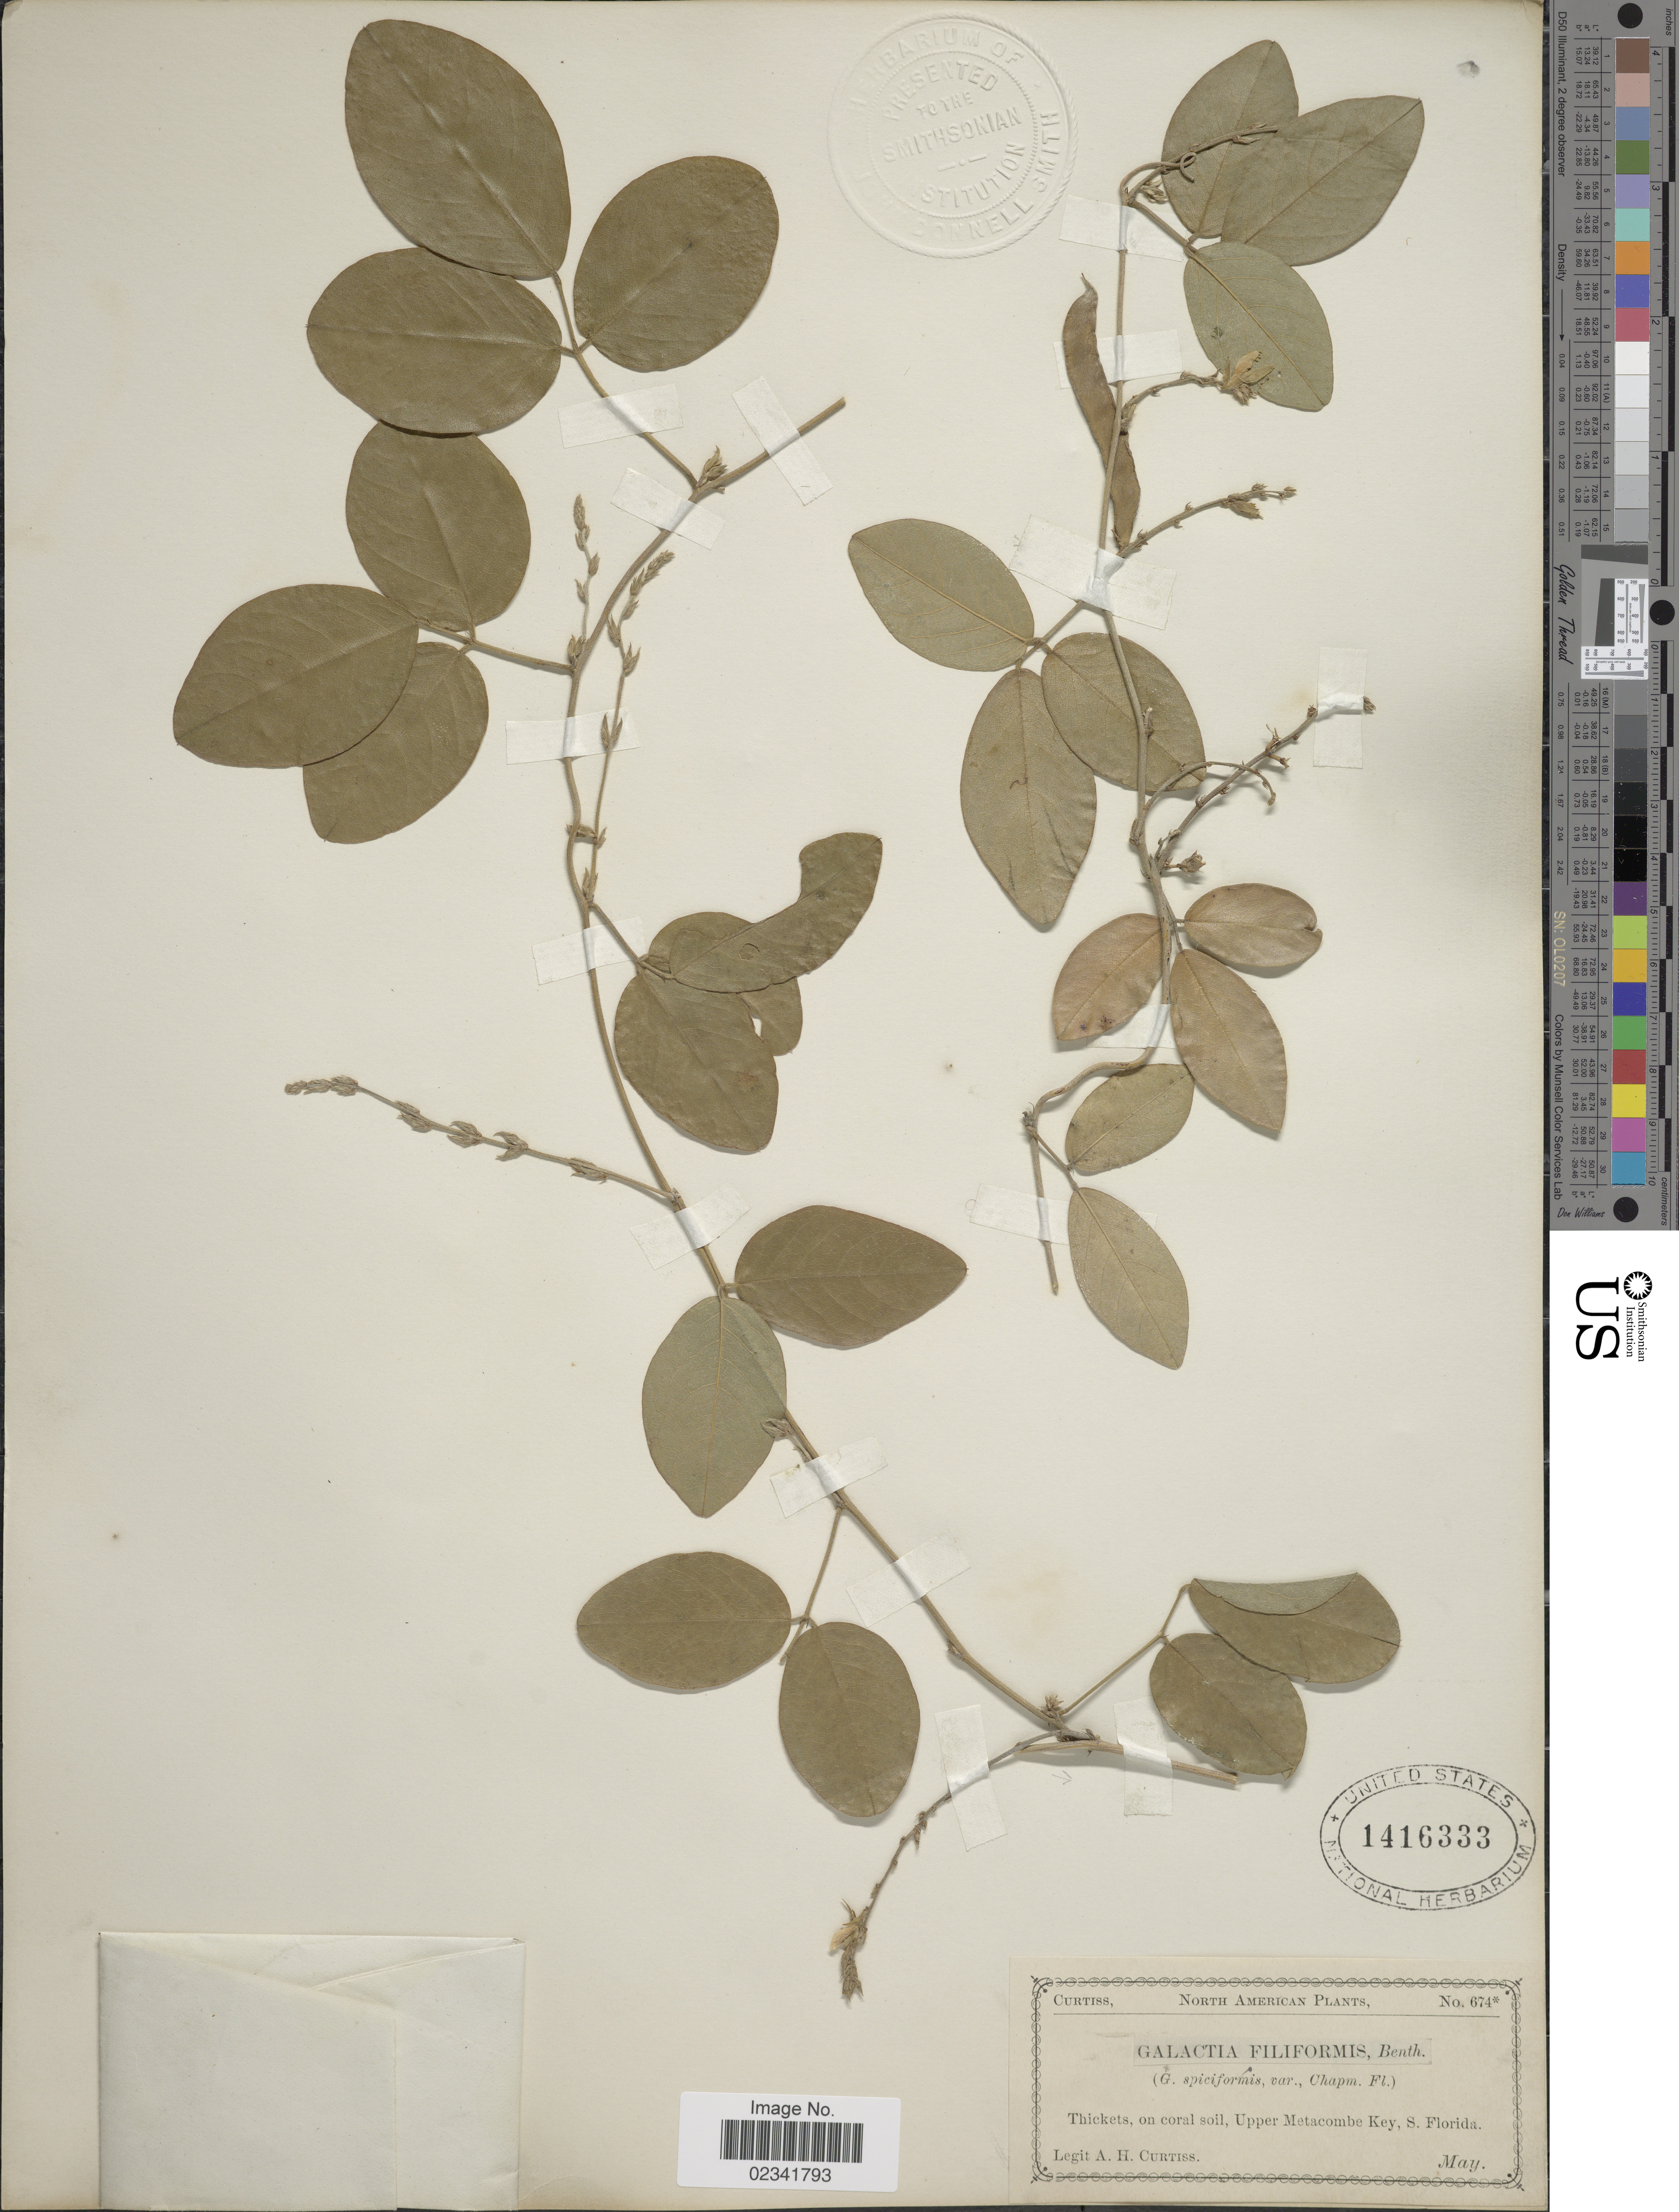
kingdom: Plantae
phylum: Tracheophyta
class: Magnoliopsida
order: Fabales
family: Fabaceae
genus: Galactia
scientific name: Galactia spiciformis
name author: Torr. & A. Gray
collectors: A. H. Curtiss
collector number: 674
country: United States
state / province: Florida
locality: Thickets, on coral soil, Upper Metacombe Key, S. Florida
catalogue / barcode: US 1416333